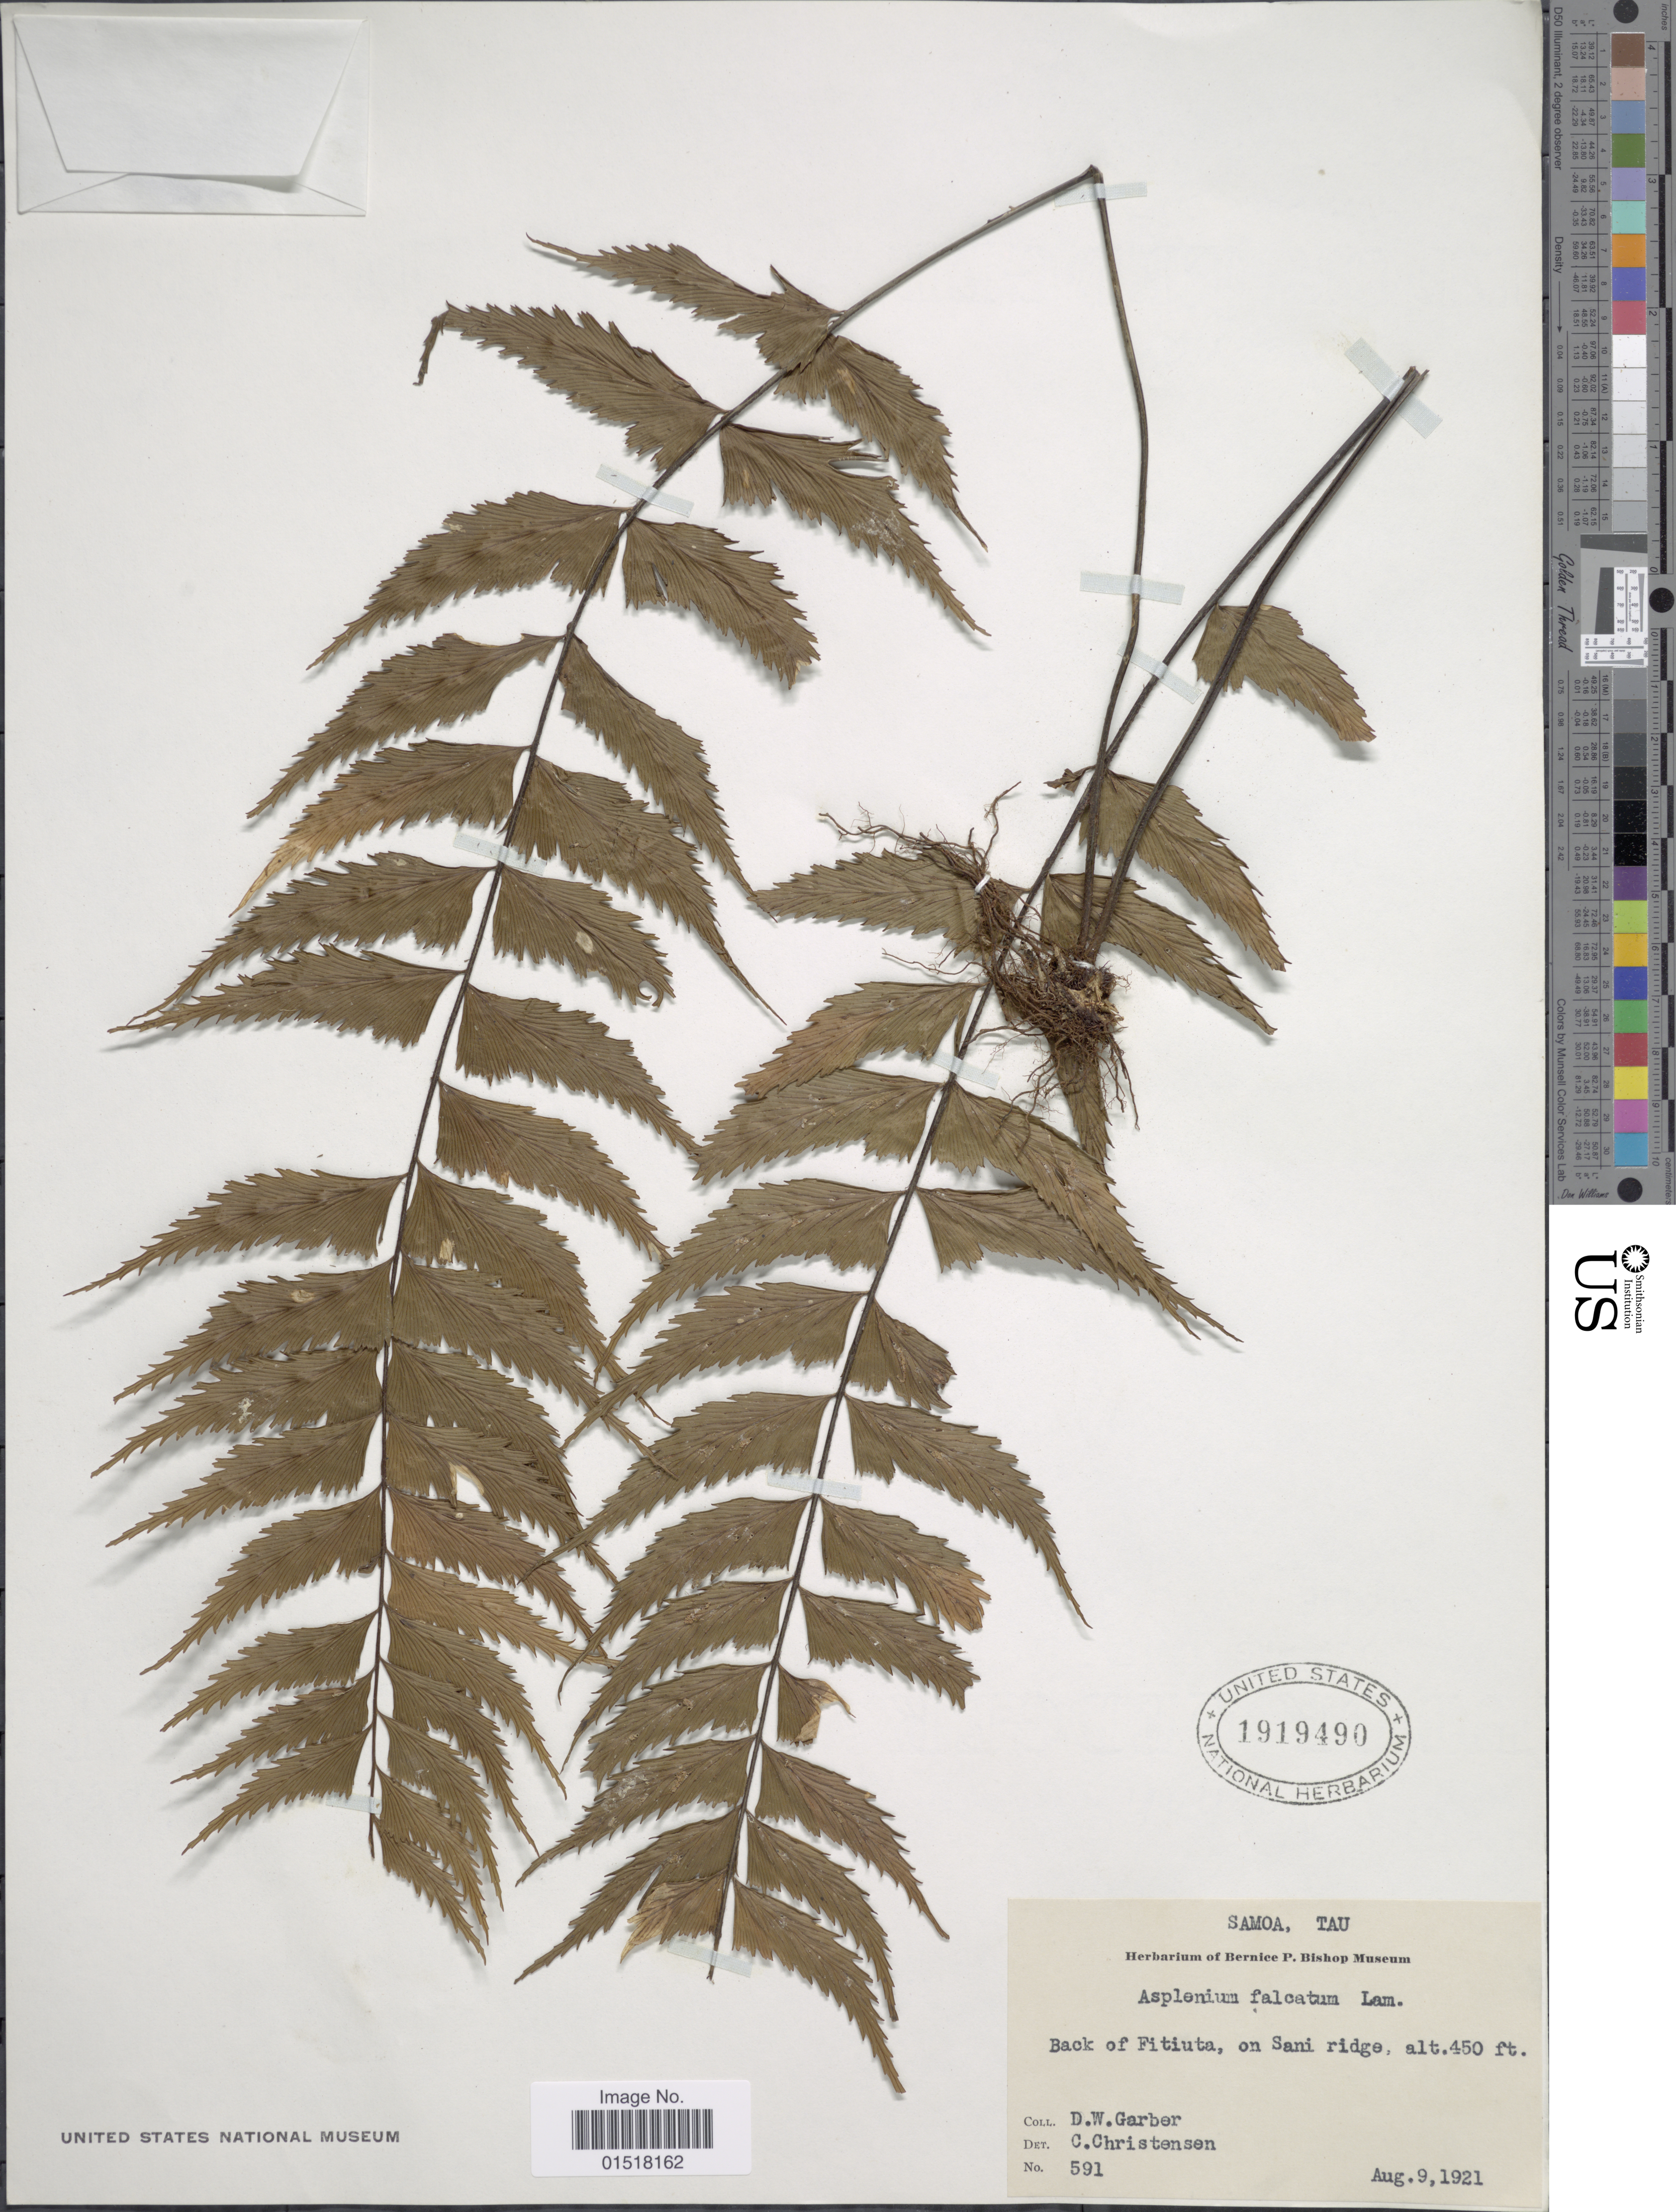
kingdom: Plantae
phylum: Tracheophyta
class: Polypodiopsida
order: Polypodiales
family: Aspleniaceae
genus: Asplenium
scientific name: Asplenium polyodon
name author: G. Forst.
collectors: D. W. Garber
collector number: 591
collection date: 1921-08-09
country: American Samoa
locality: Samoa, Tau. Back of Fitiuta, on Sani ridge.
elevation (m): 137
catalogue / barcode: US 1919490